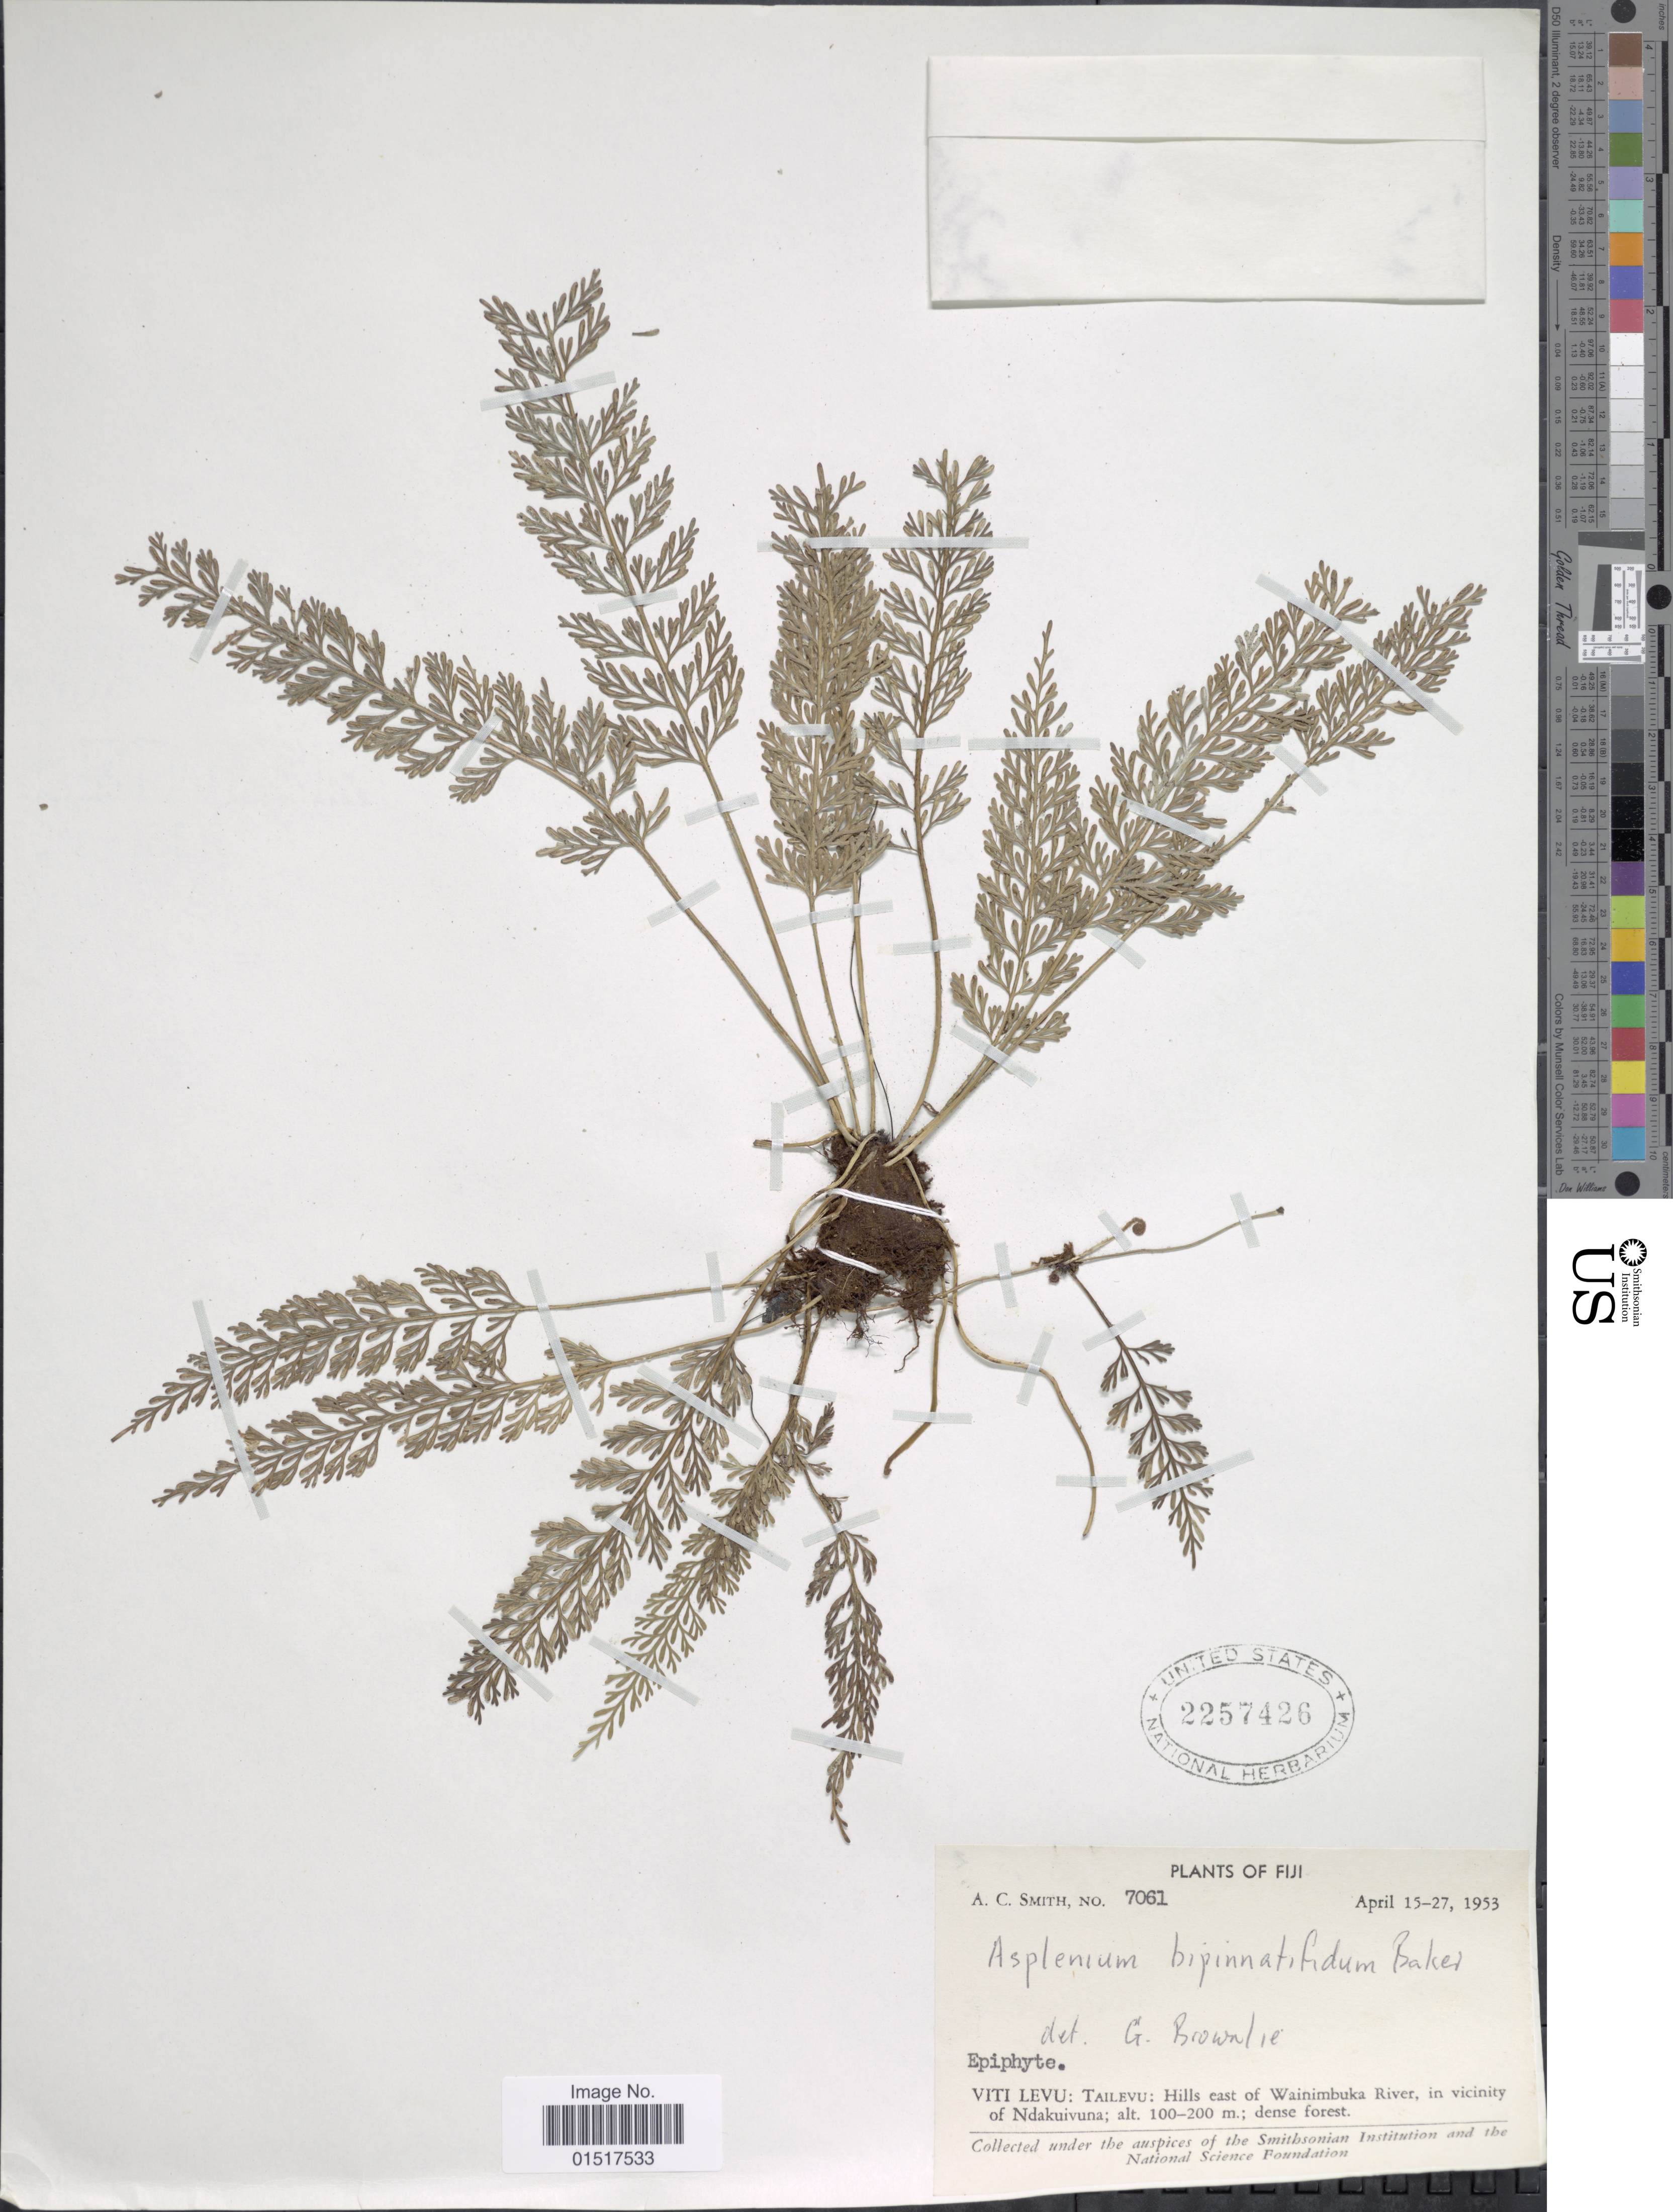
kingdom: Plantae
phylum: Tracheophyta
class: Polypodiopsida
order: Polypodiales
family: Aspleniaceae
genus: Asplenium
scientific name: Asplenium bipinnatifidum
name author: Baker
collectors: A. C. Smith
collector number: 7061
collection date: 1953-04-15/1953-04-27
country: Fiji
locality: Viti Levu: Tailevu: Hills east of Wainimbuka River, in vicinity of Ndakuivuna.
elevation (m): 100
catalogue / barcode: US 2257426